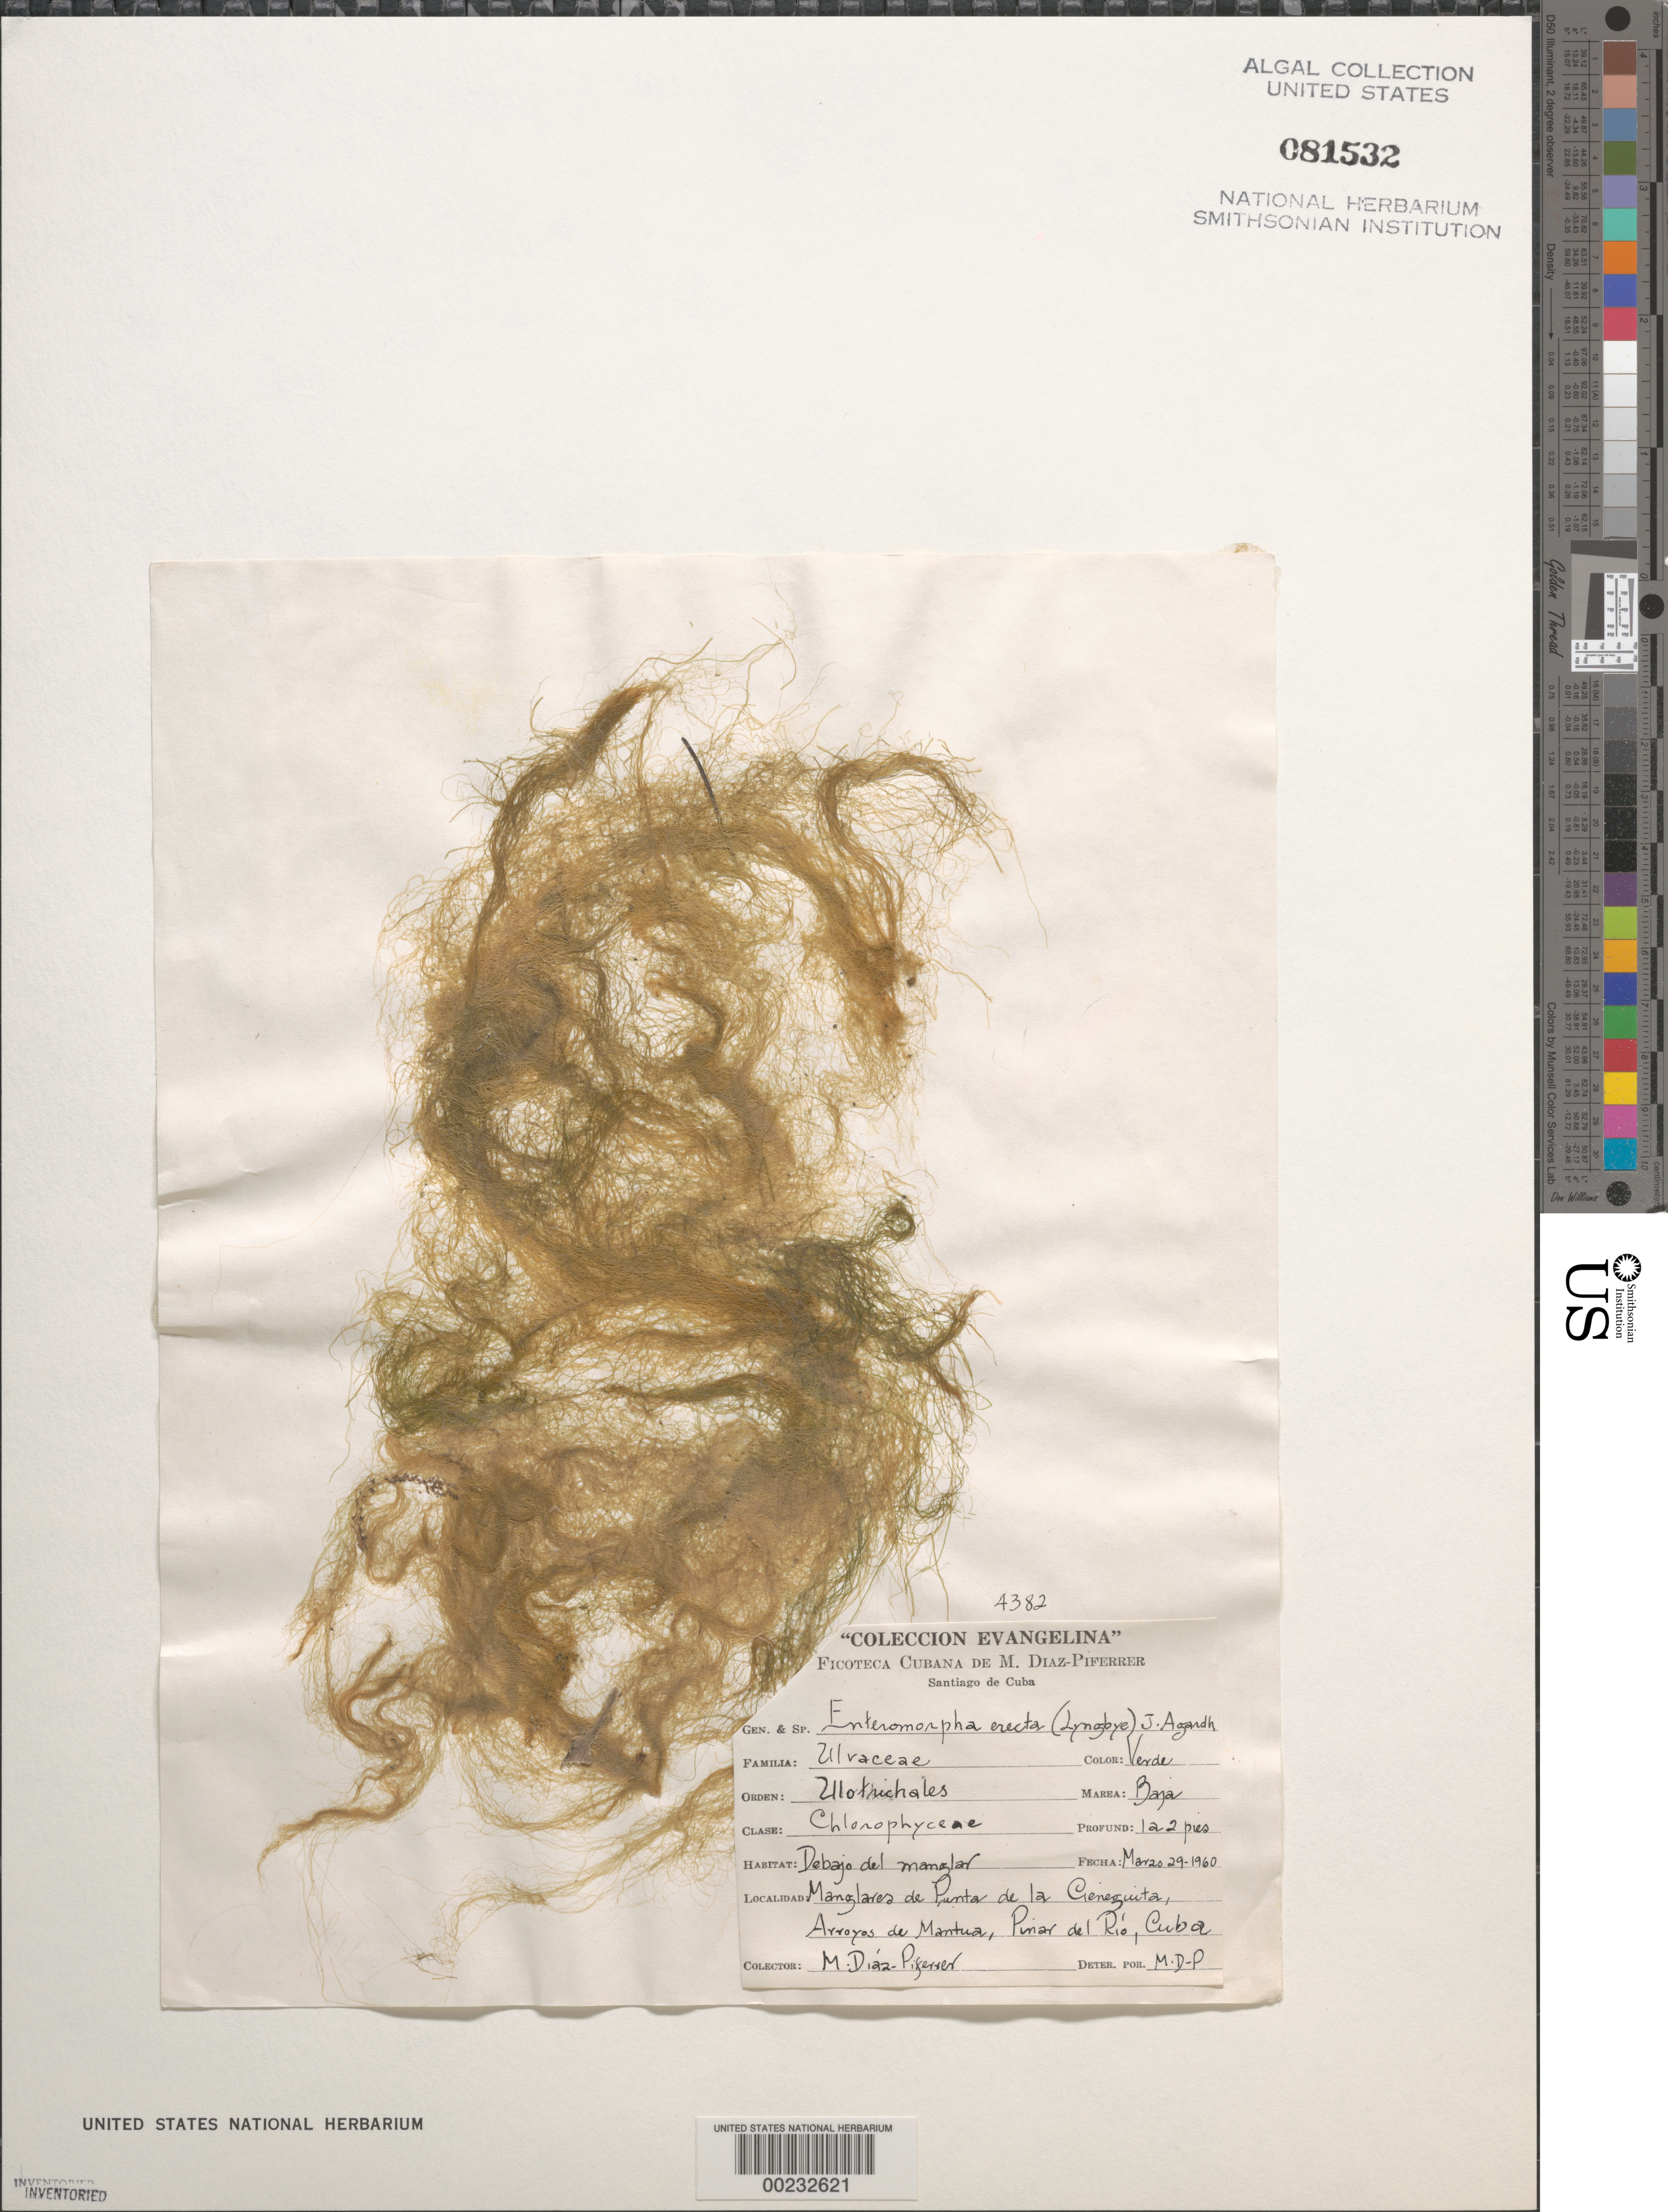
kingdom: Plantae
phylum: Chlorophyta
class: Ulvophyceae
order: Ulvales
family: Ulvaceae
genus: Ulva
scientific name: Ulva paradoxa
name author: C. Agardh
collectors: M. Diaz-Piferrer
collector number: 4382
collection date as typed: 29 Mar 1960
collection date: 1960-03-29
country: Cuba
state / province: Pinar del Río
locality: Punta de la cieneguita, arroyos de mantua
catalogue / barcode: US 81532